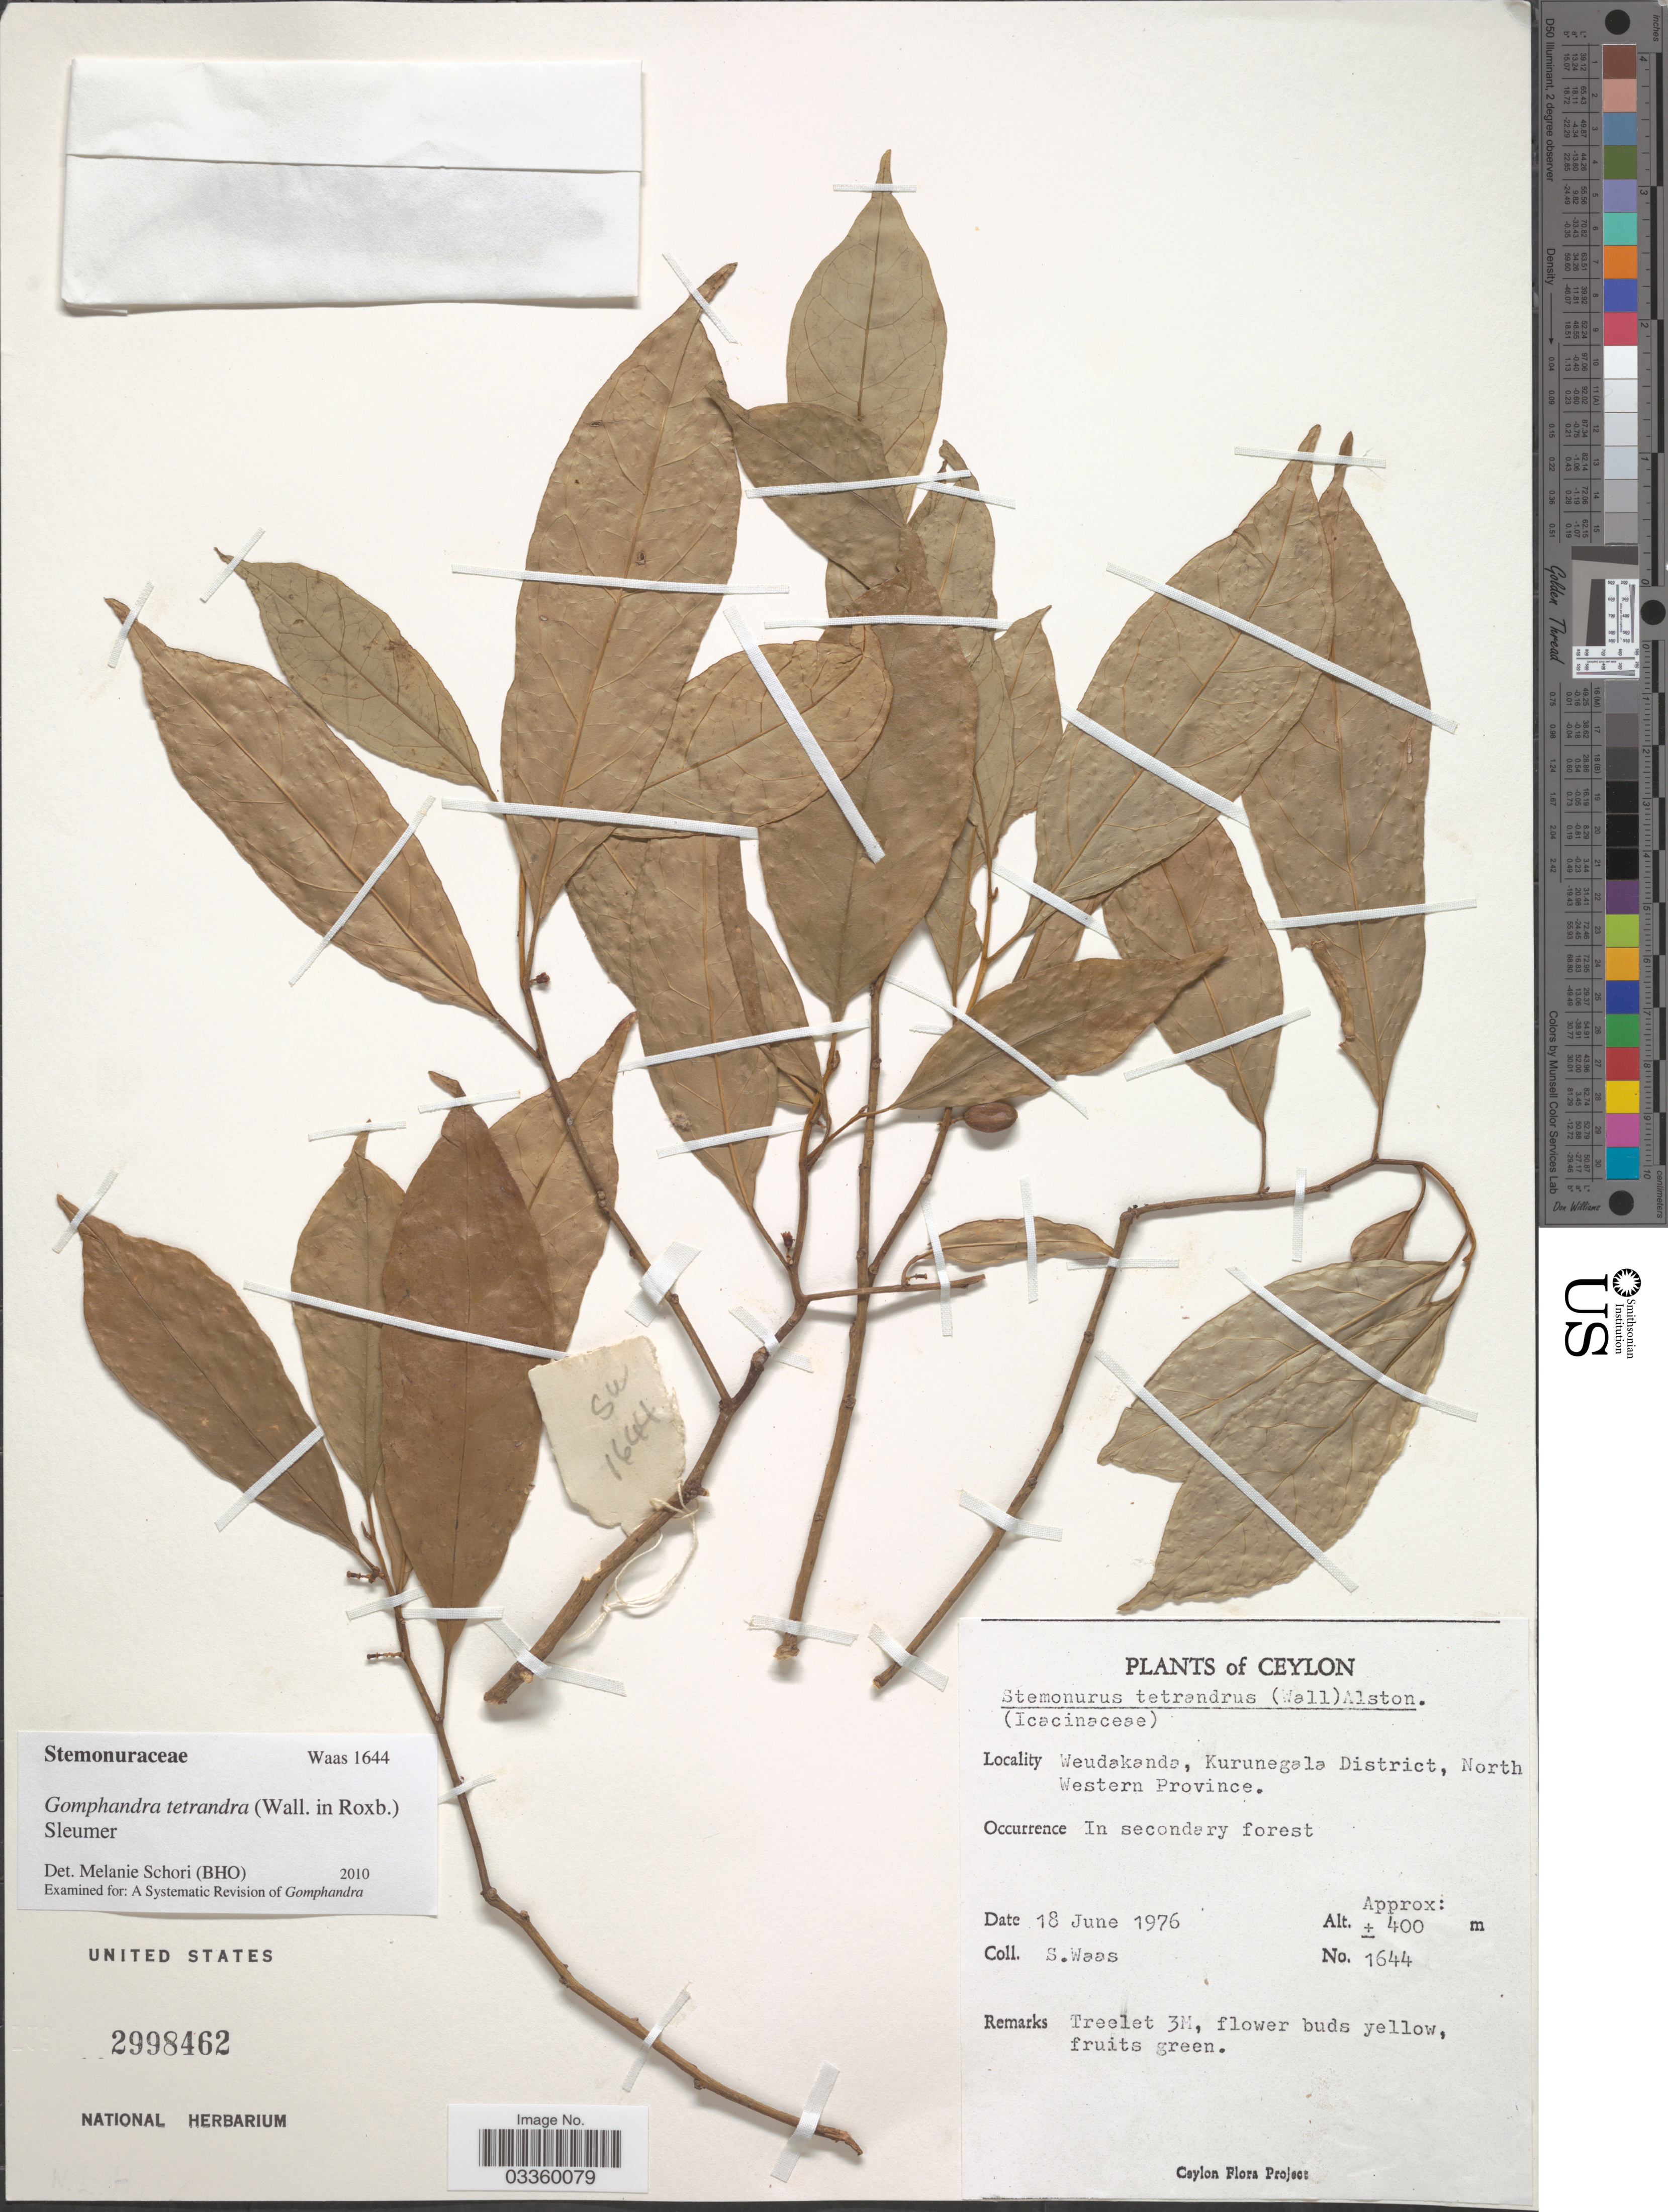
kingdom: Plantae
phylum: Tracheophyta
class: Magnoliopsida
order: Cardiopteridales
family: Stemonuraceae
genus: Gomphandra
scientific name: Gomphandra tetrandra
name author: (Wall.) Sleumer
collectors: S. Waas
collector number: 1644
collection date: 1976-06-18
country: Sri Lanka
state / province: North Western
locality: Ceylon. Weudakanda, Kurunegala District.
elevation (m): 400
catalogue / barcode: US 2998462